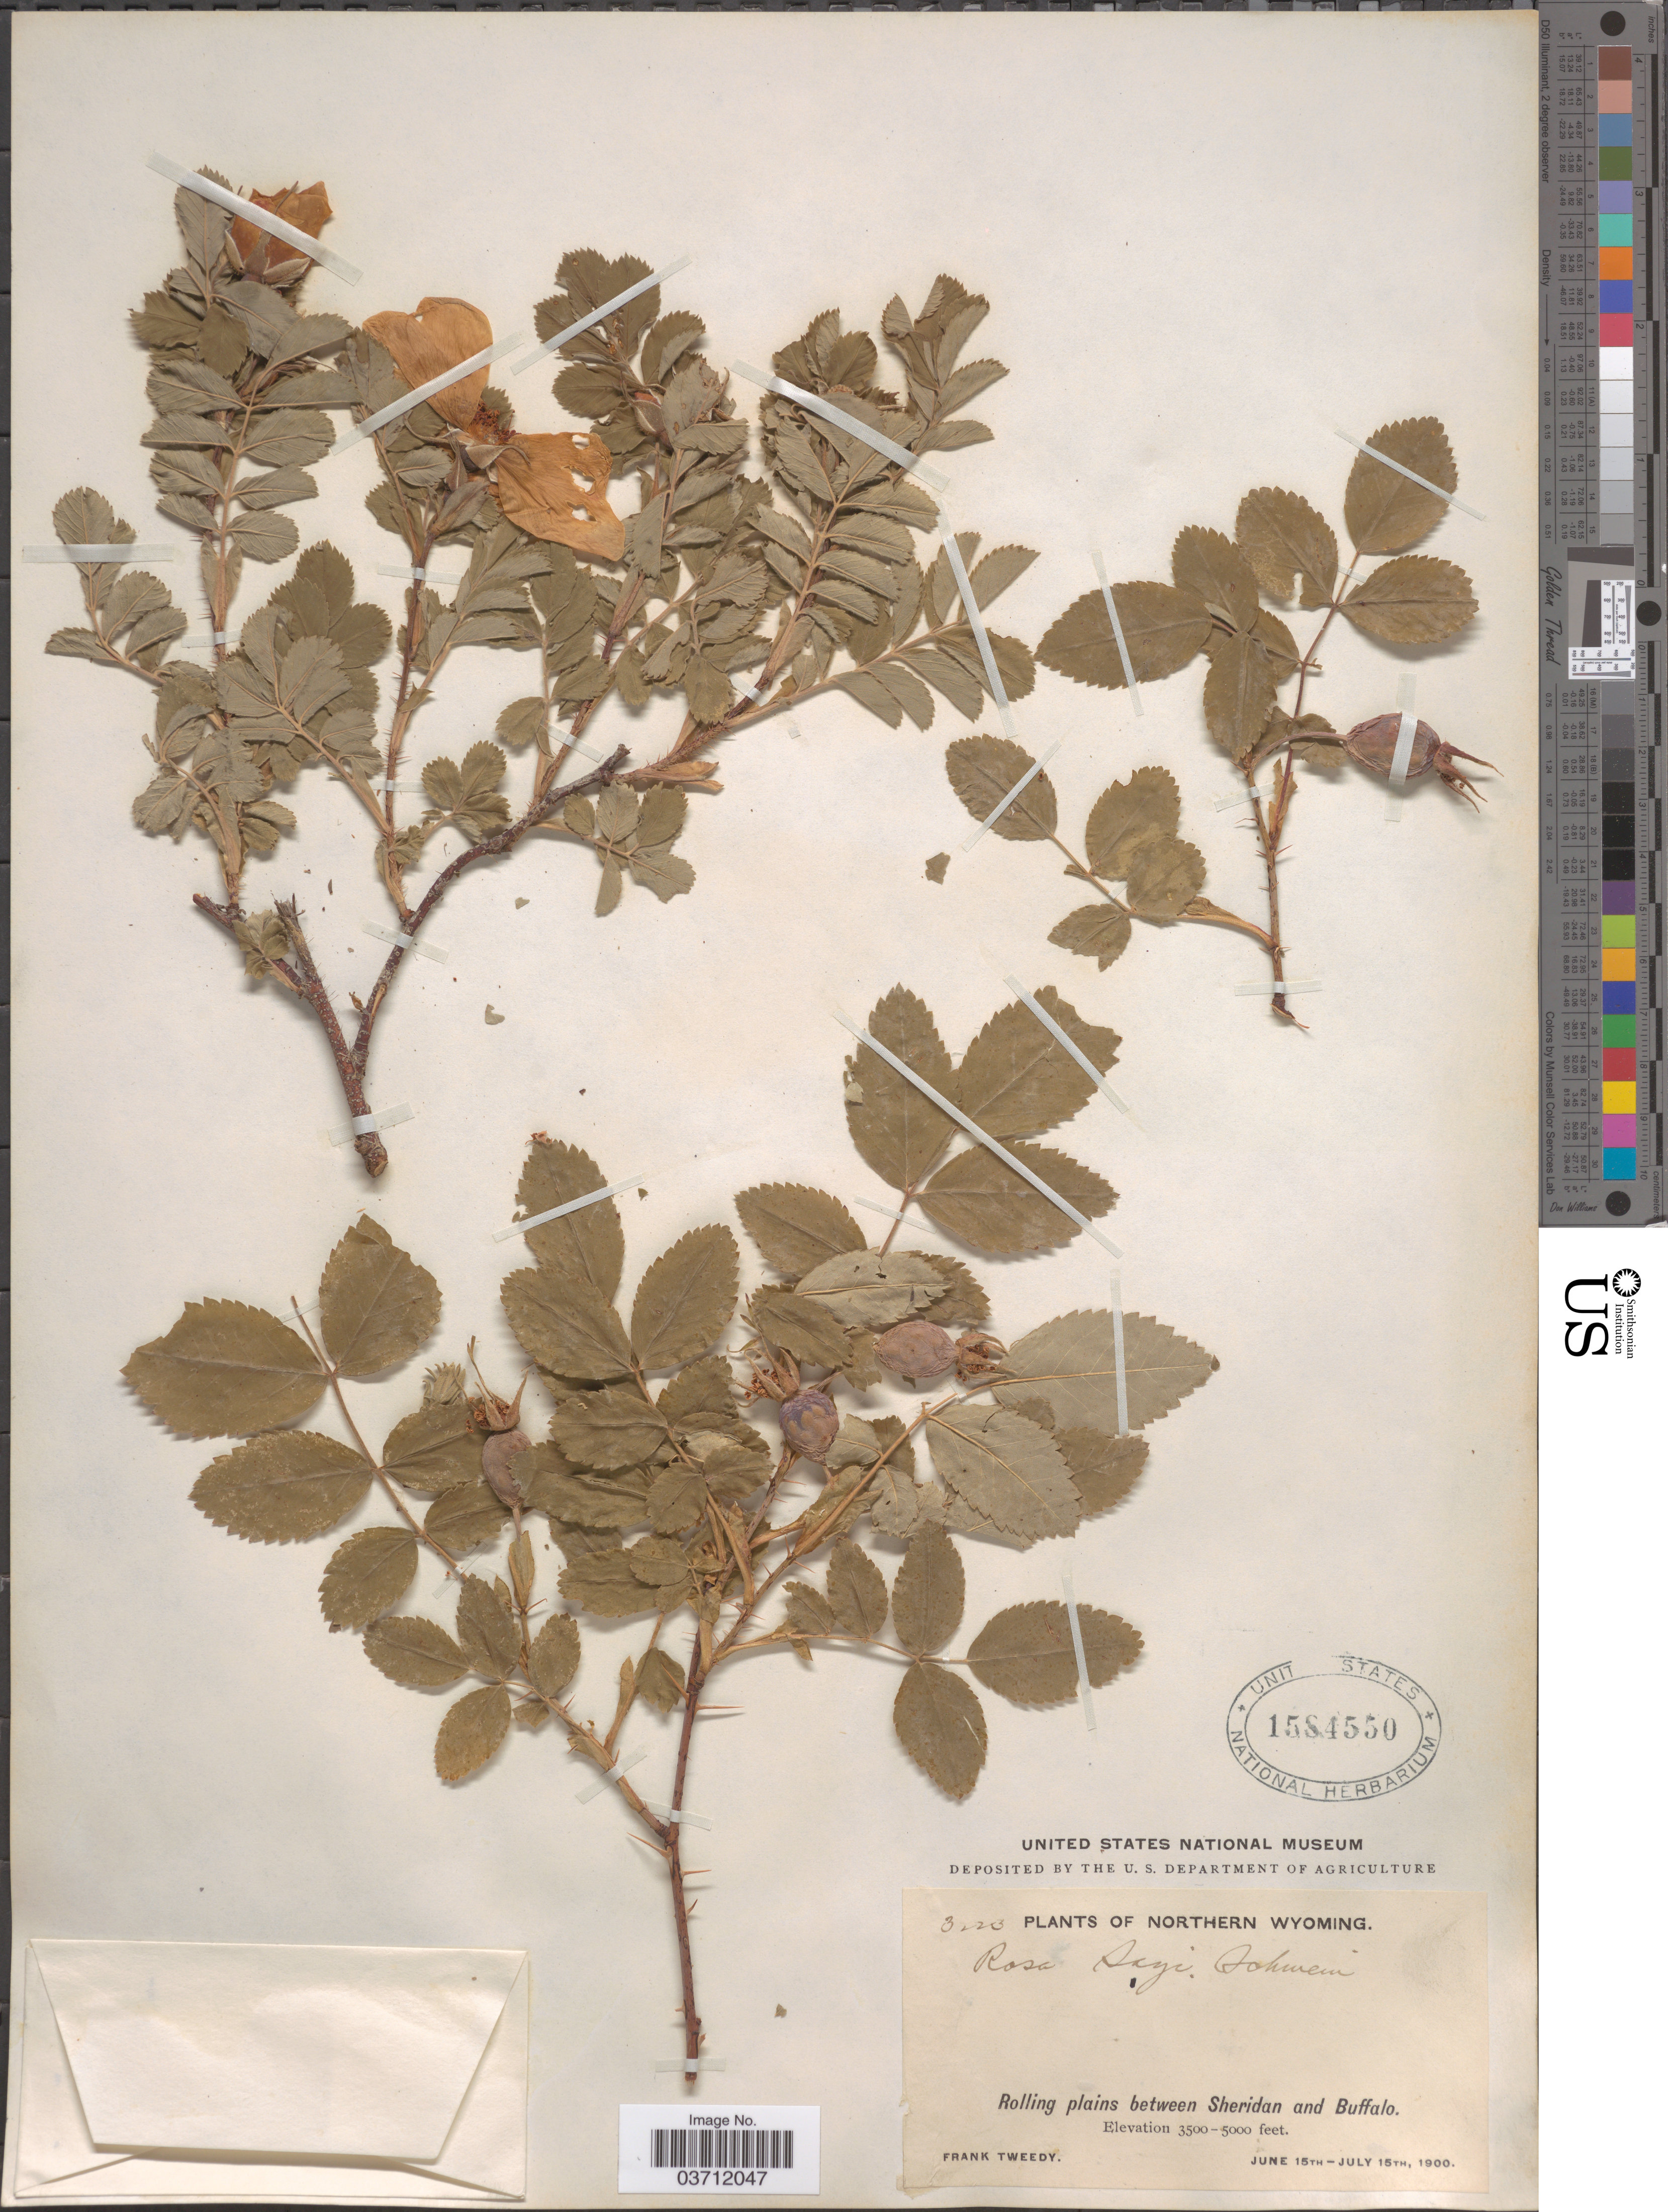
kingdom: Plantae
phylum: Tracheophyta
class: Magnoliopsida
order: Rosales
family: Rosaceae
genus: Rosa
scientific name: Rosa sayi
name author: Schwein.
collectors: F. Tweedy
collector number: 3223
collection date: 1900-06-15/1900-07-15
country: United States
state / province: Wyoming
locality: Northern Wyoming. Rolling plains between Sheridan And Buffalo.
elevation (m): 1067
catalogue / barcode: US 1584550